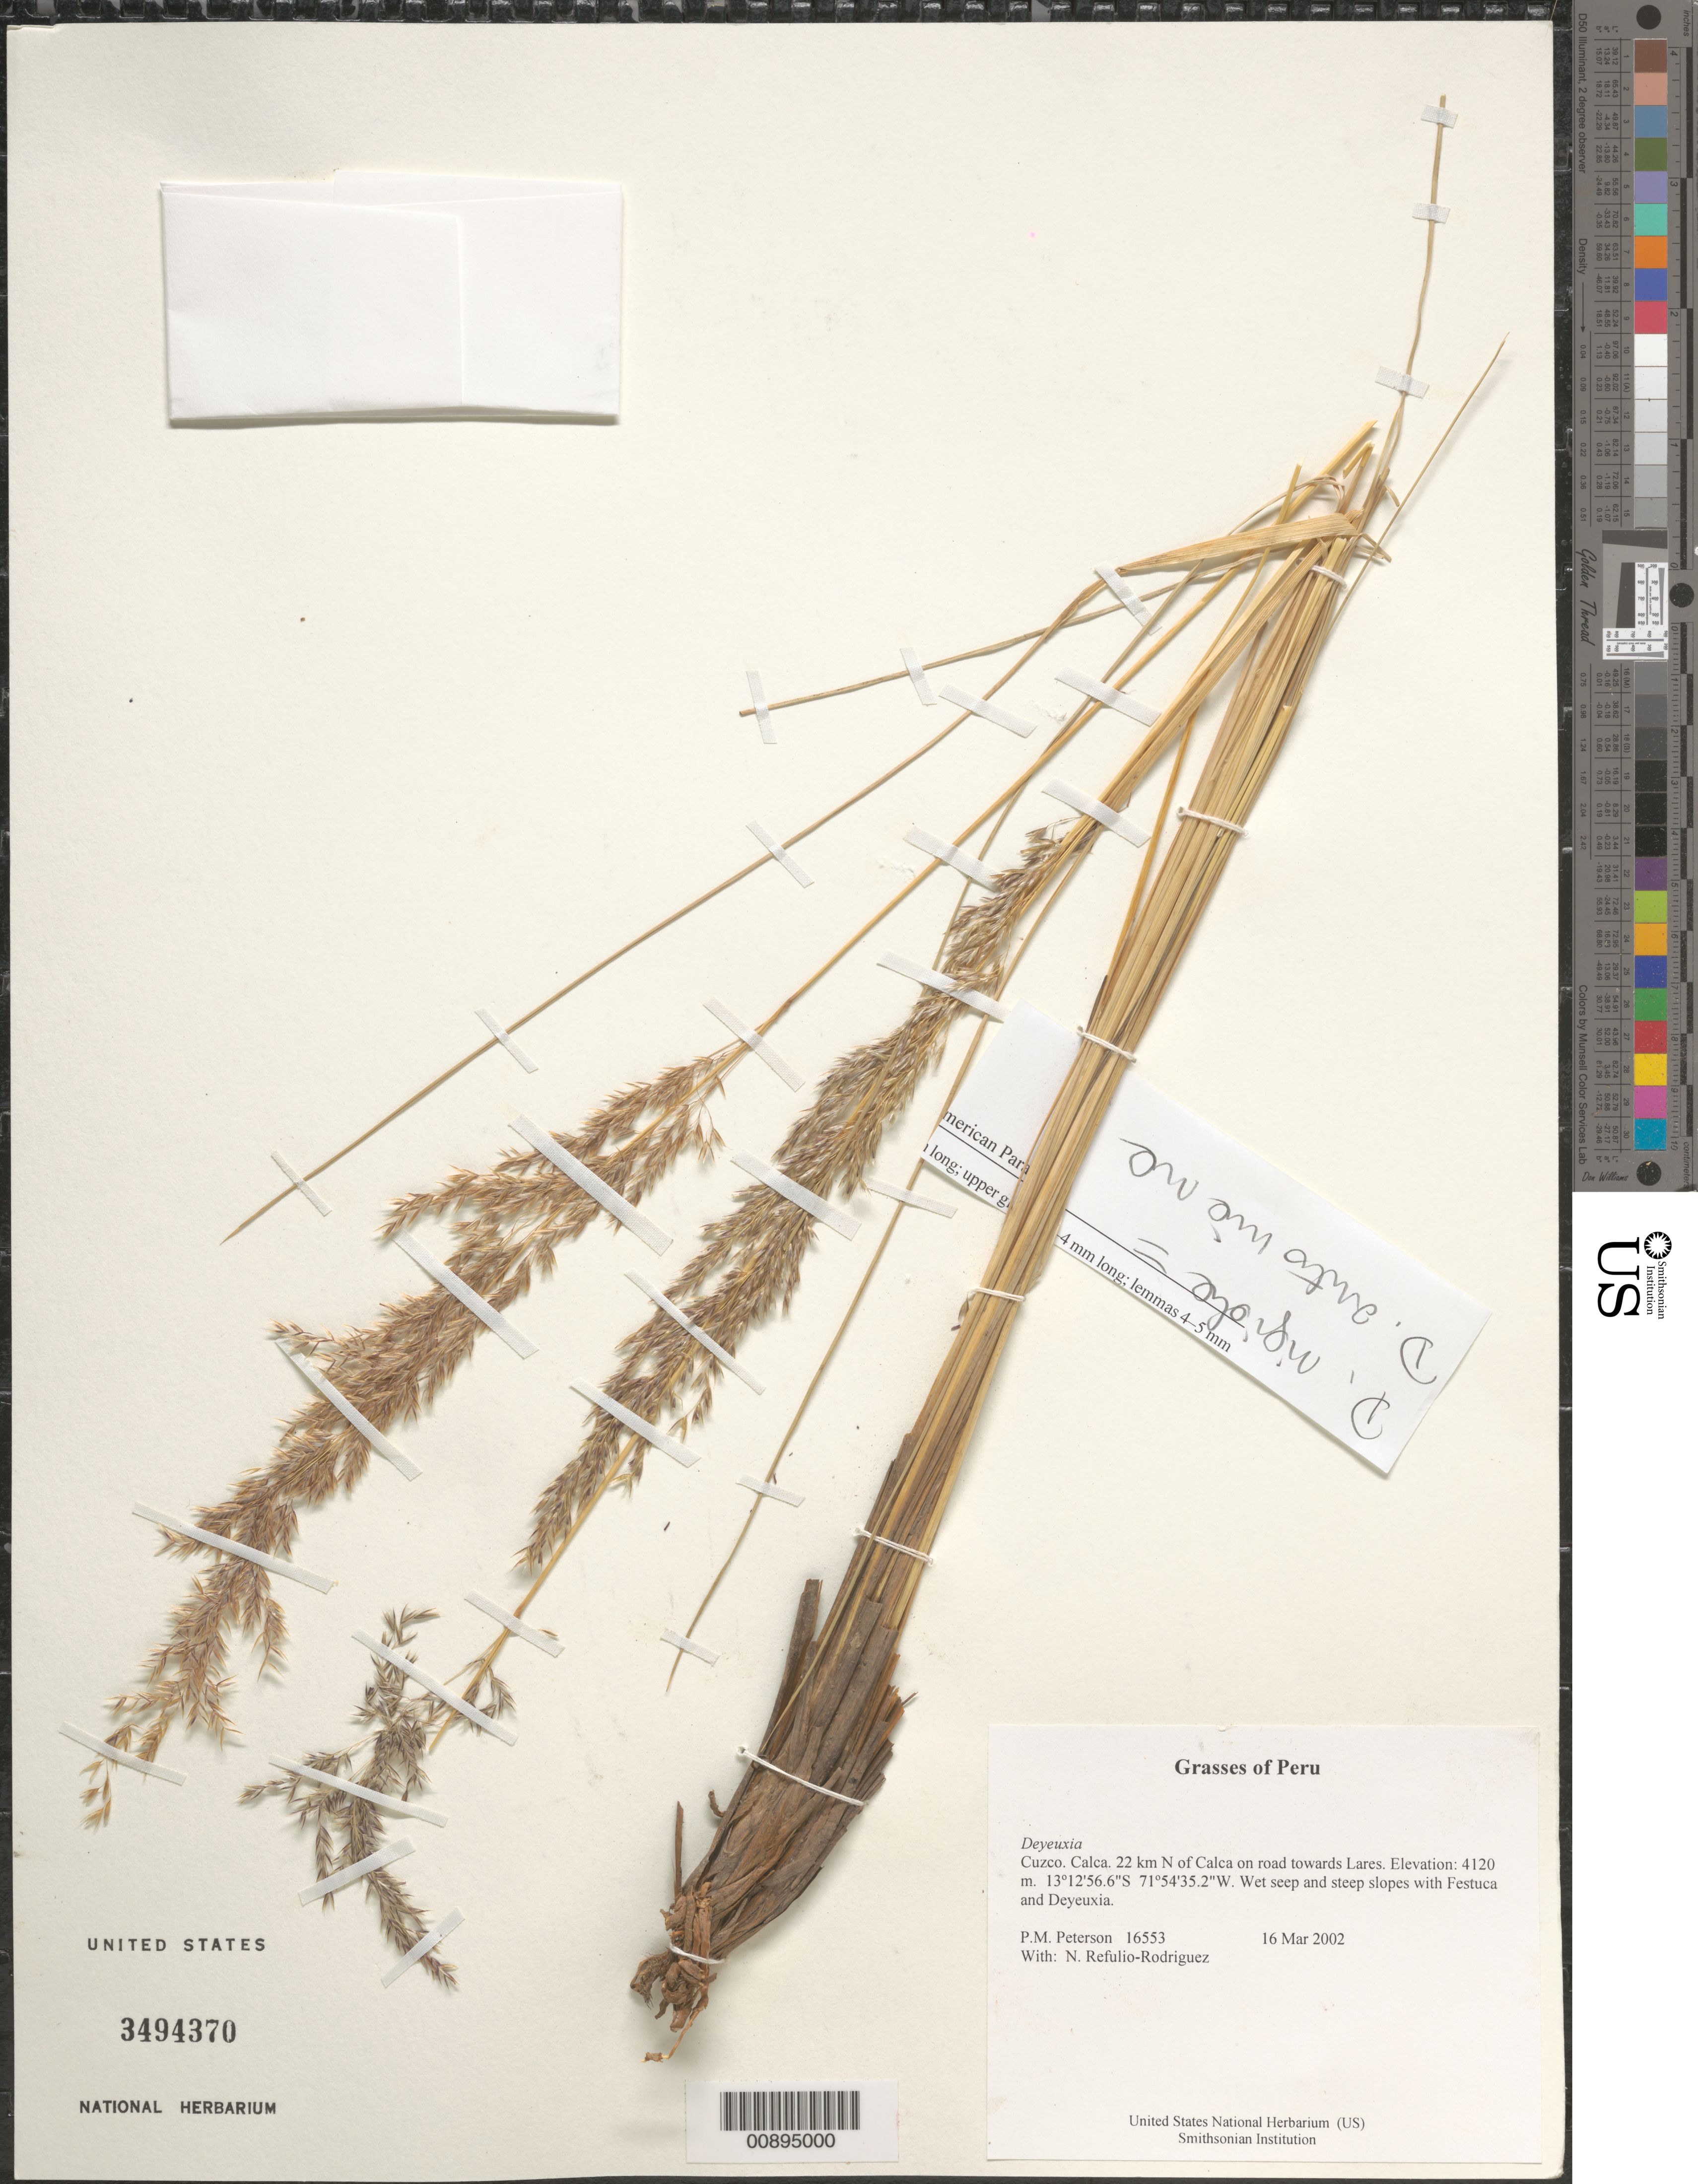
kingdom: Plantae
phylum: Tracheophyta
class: Liliopsida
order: Poales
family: Poaceae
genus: Calamagrostis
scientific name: Calamagrostis sp.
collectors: P. M. Peterson & N. Refulio-Rodríguez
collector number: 16553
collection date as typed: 16 Mar 2002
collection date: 2002-03-16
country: Peru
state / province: Cusco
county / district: Calca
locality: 22 km N of Calca on road towards Lares.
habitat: Wet seep and steep slopes with ~Festuca and Deyeuxia~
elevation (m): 4120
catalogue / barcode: US 3494370